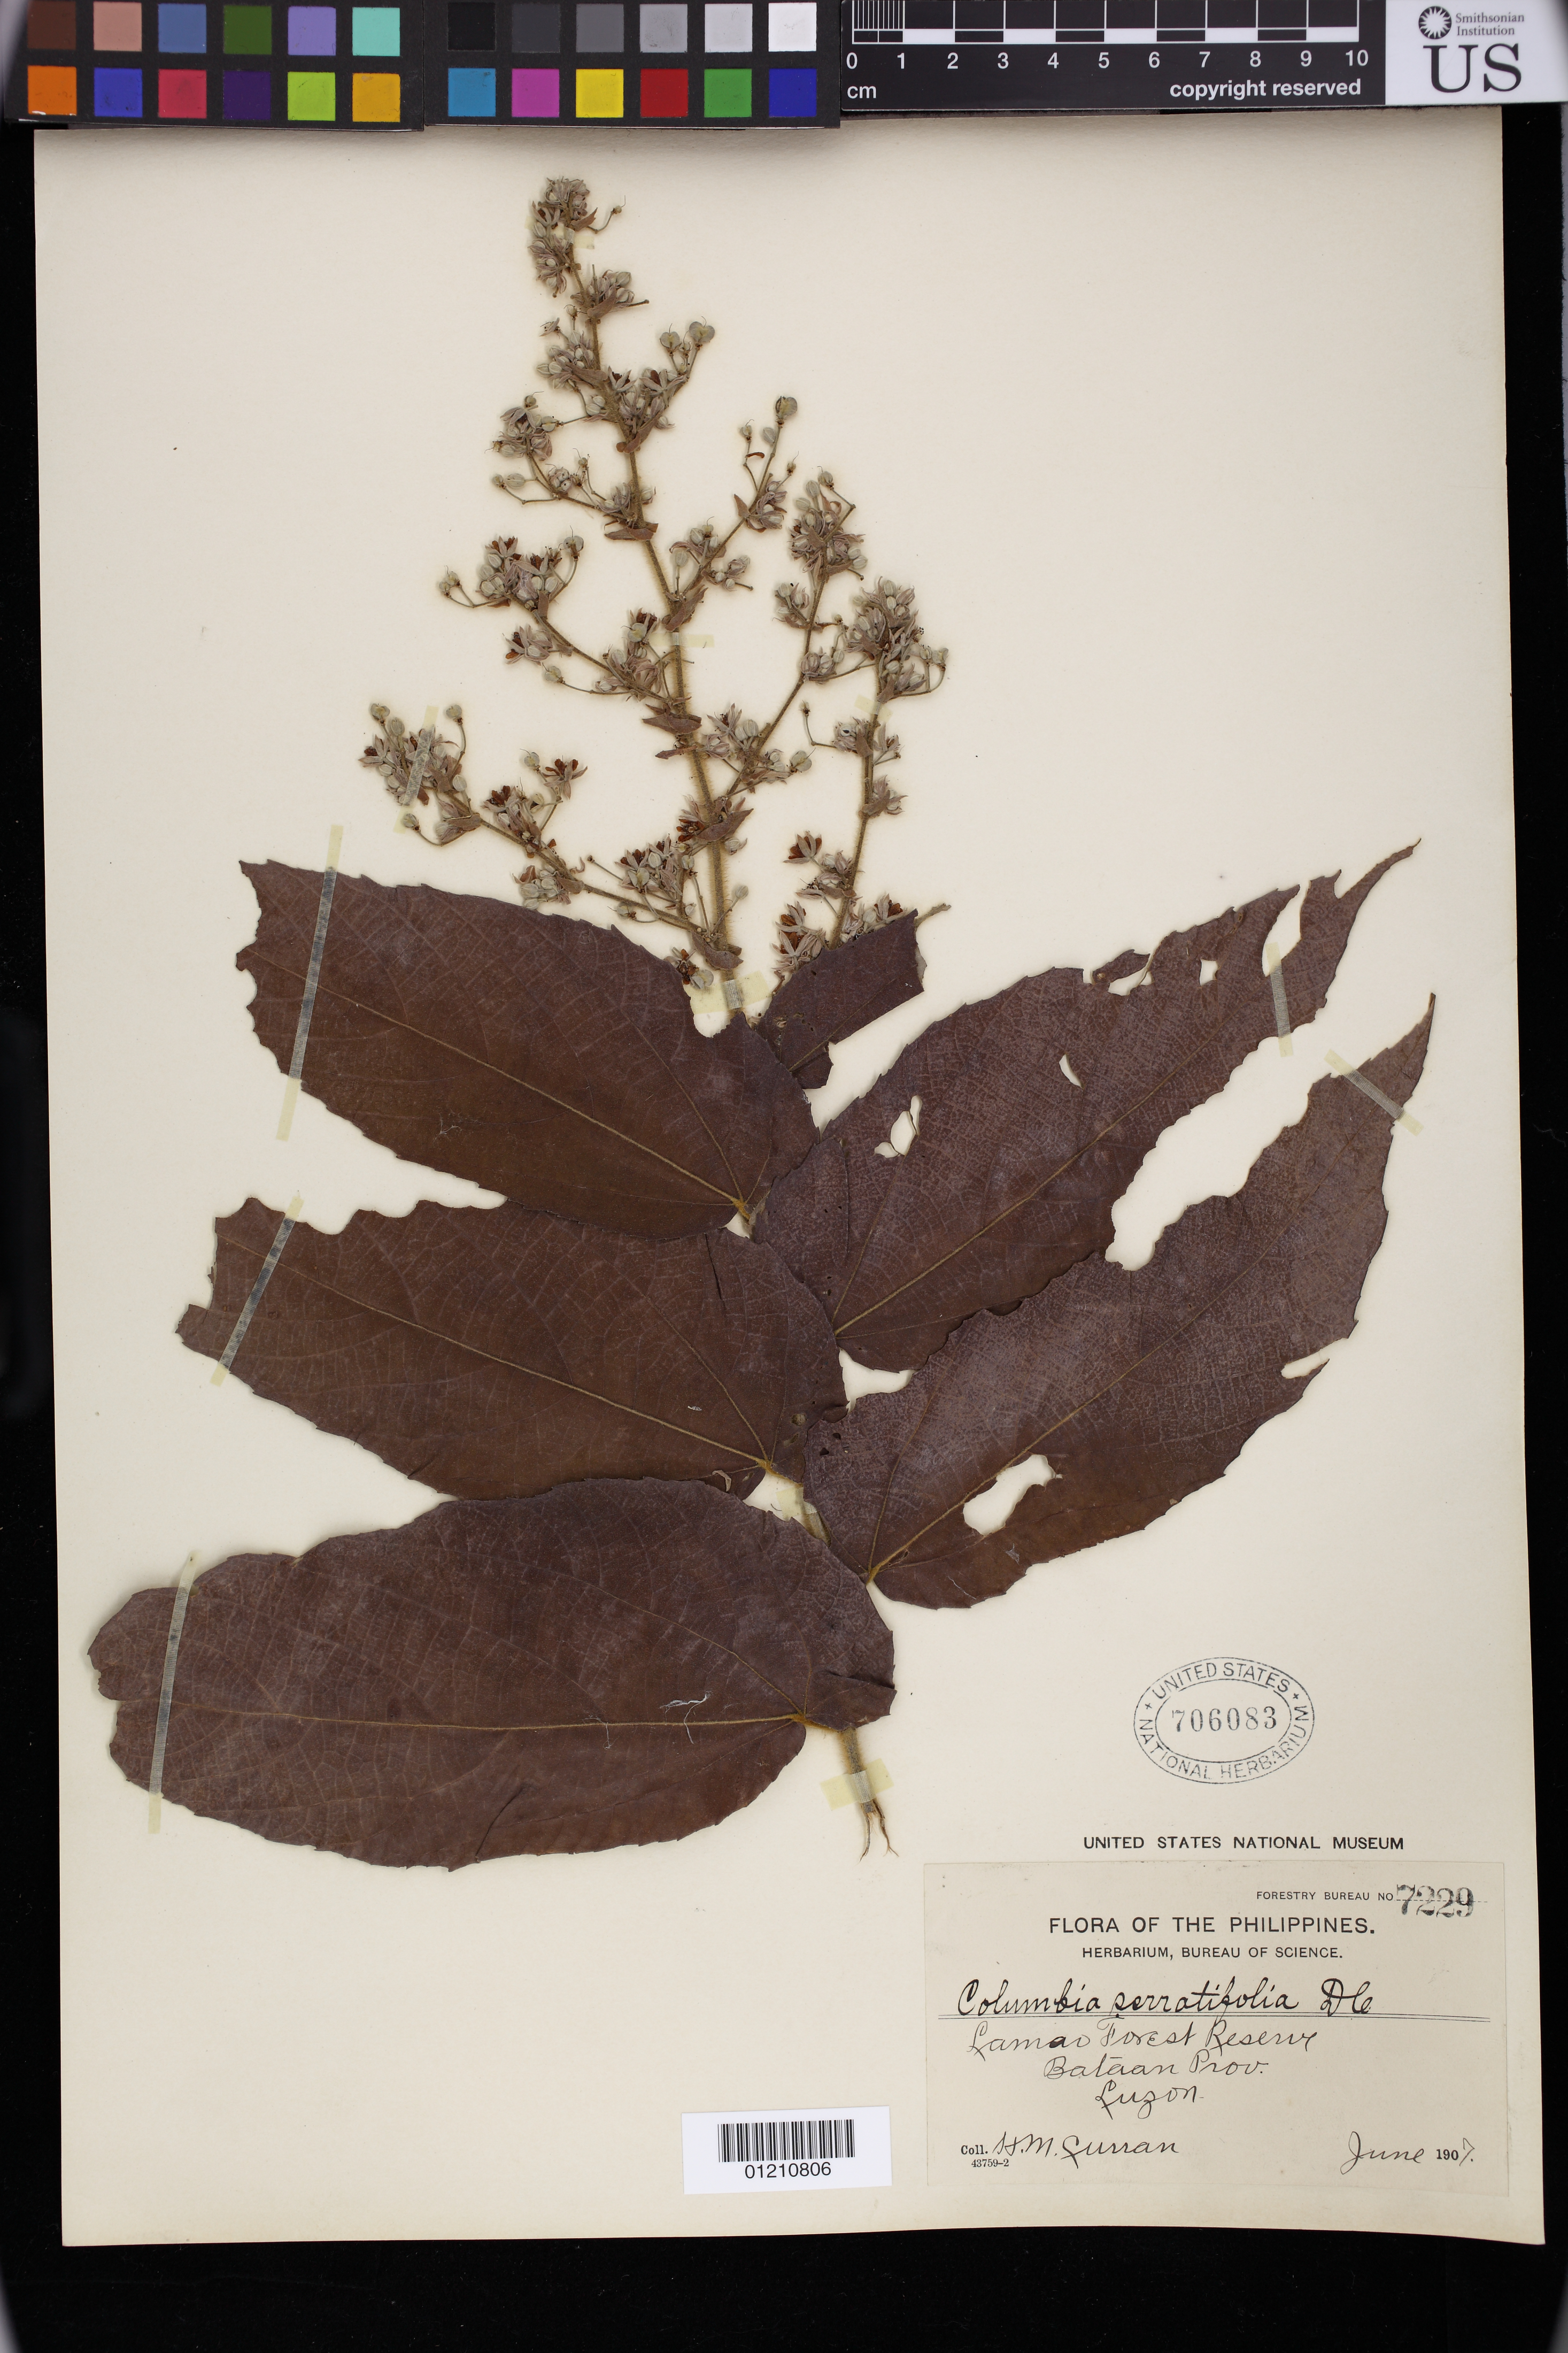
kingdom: Plantae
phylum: Tracheophyta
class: Magnoliopsida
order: Malvales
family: Malvaceae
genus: Colona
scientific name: Colona serratifolia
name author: Cav.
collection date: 1907-06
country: Philippines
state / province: Central Luzon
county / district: Bataan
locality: Lamao Forest Reserve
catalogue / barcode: US 706083